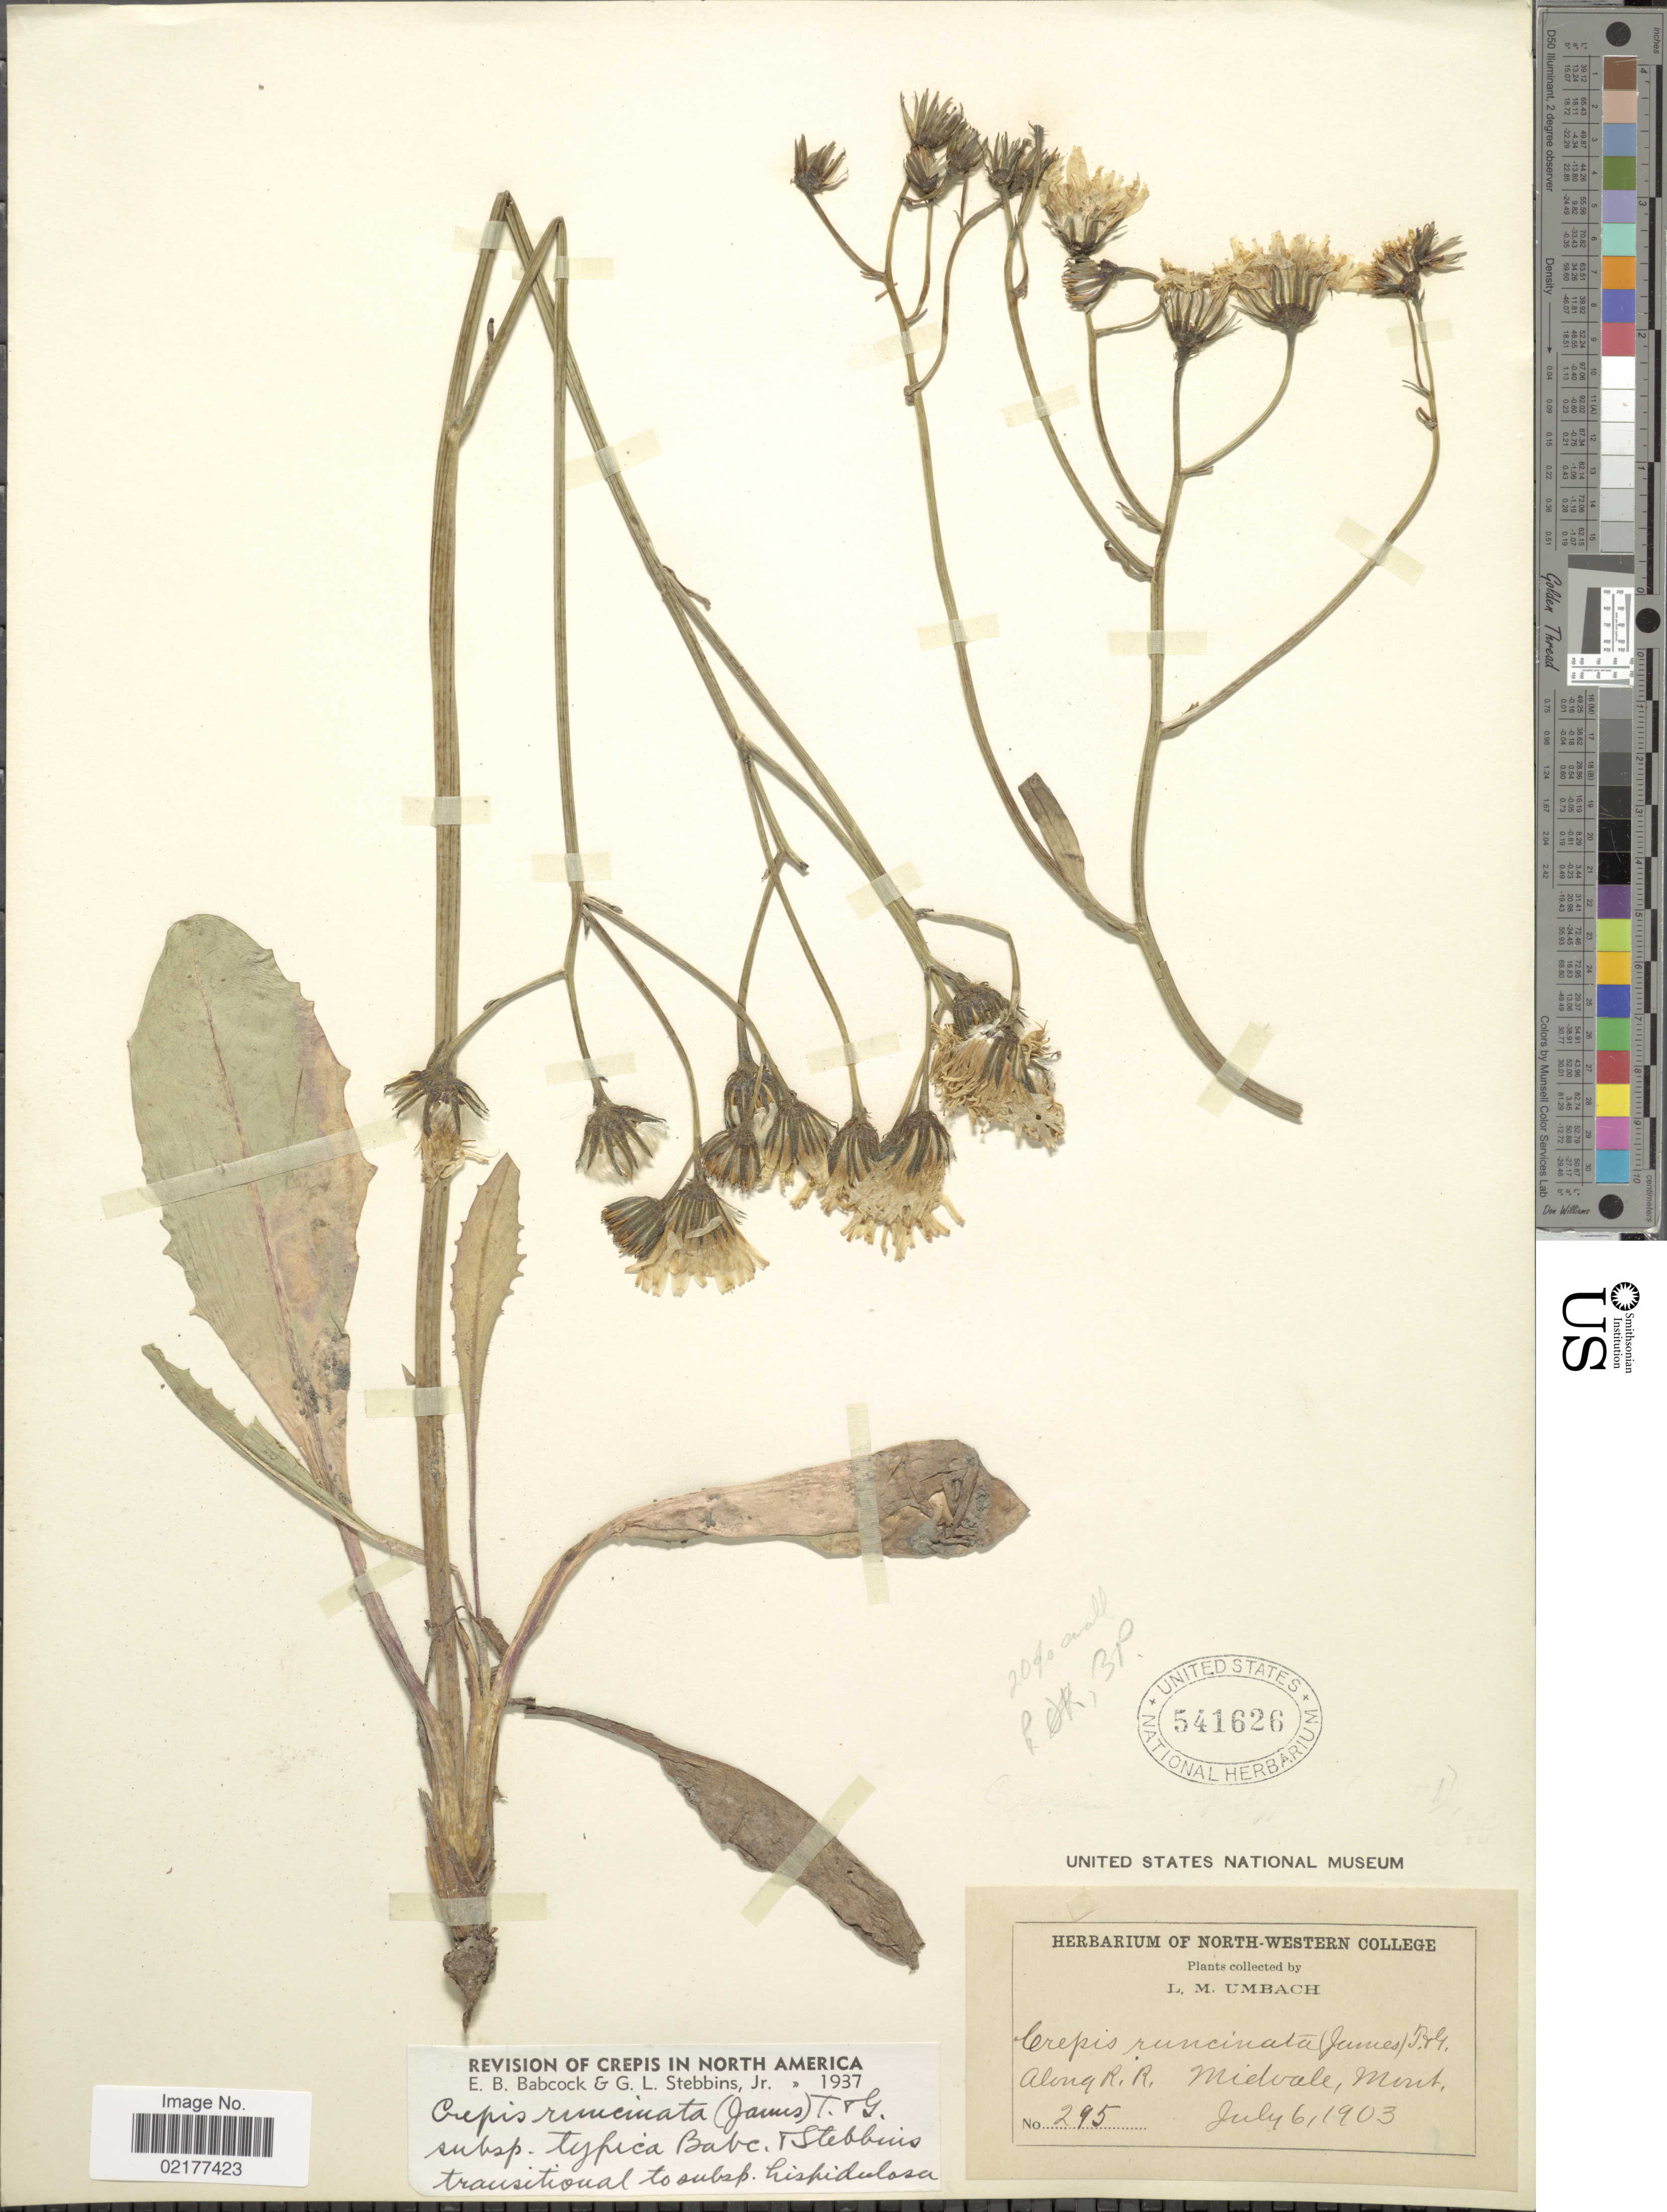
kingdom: Plantae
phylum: Tracheophyta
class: Magnoliopsida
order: Asterales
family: Asteraceae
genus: Crepis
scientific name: Crepis runcinata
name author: Torr. & A. Gray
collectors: L. M. Umbach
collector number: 295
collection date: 1903-07-06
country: United States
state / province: Montana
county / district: Lincoln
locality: Along R. R. Midvale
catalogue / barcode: US 541626